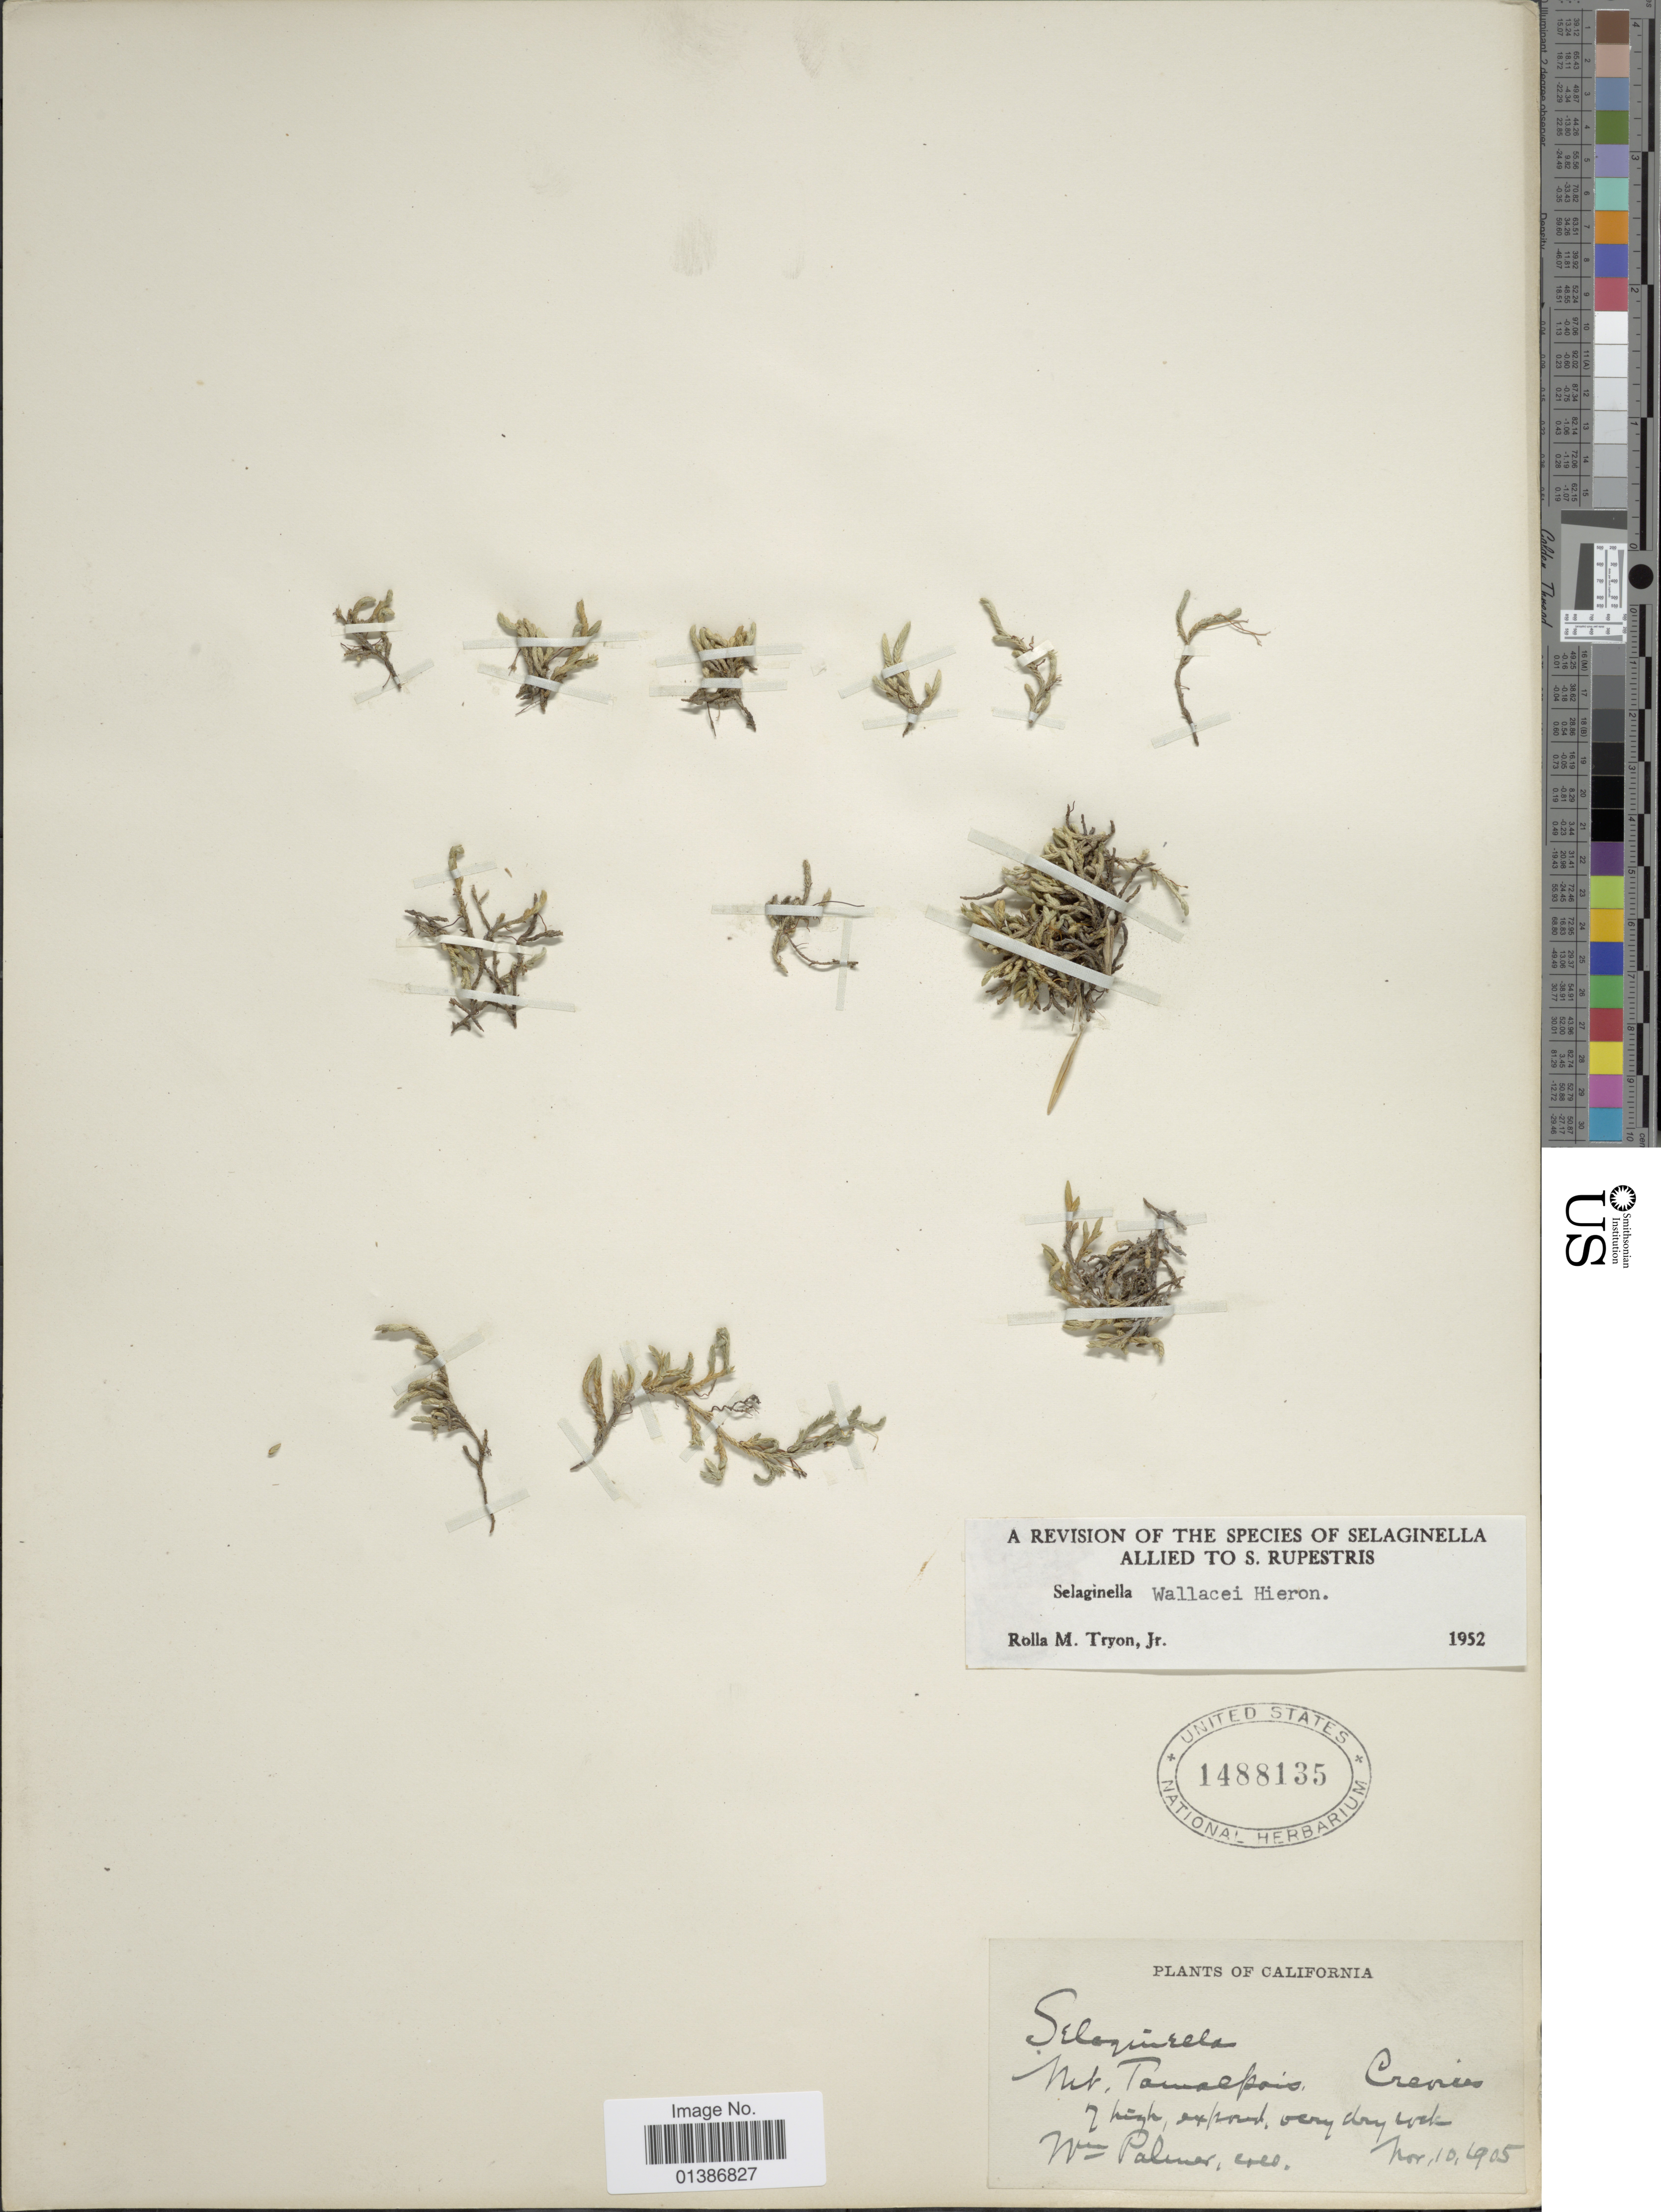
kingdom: Plantae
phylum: Tracheophyta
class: Lycopodiopsida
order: Selaginellales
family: Selaginellaceae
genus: Selaginella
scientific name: Selaginella wallacei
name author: Hieron.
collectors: W. Palmer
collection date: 1905-11-10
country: United States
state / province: California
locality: Mt. Tamalpais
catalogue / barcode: US 1488135